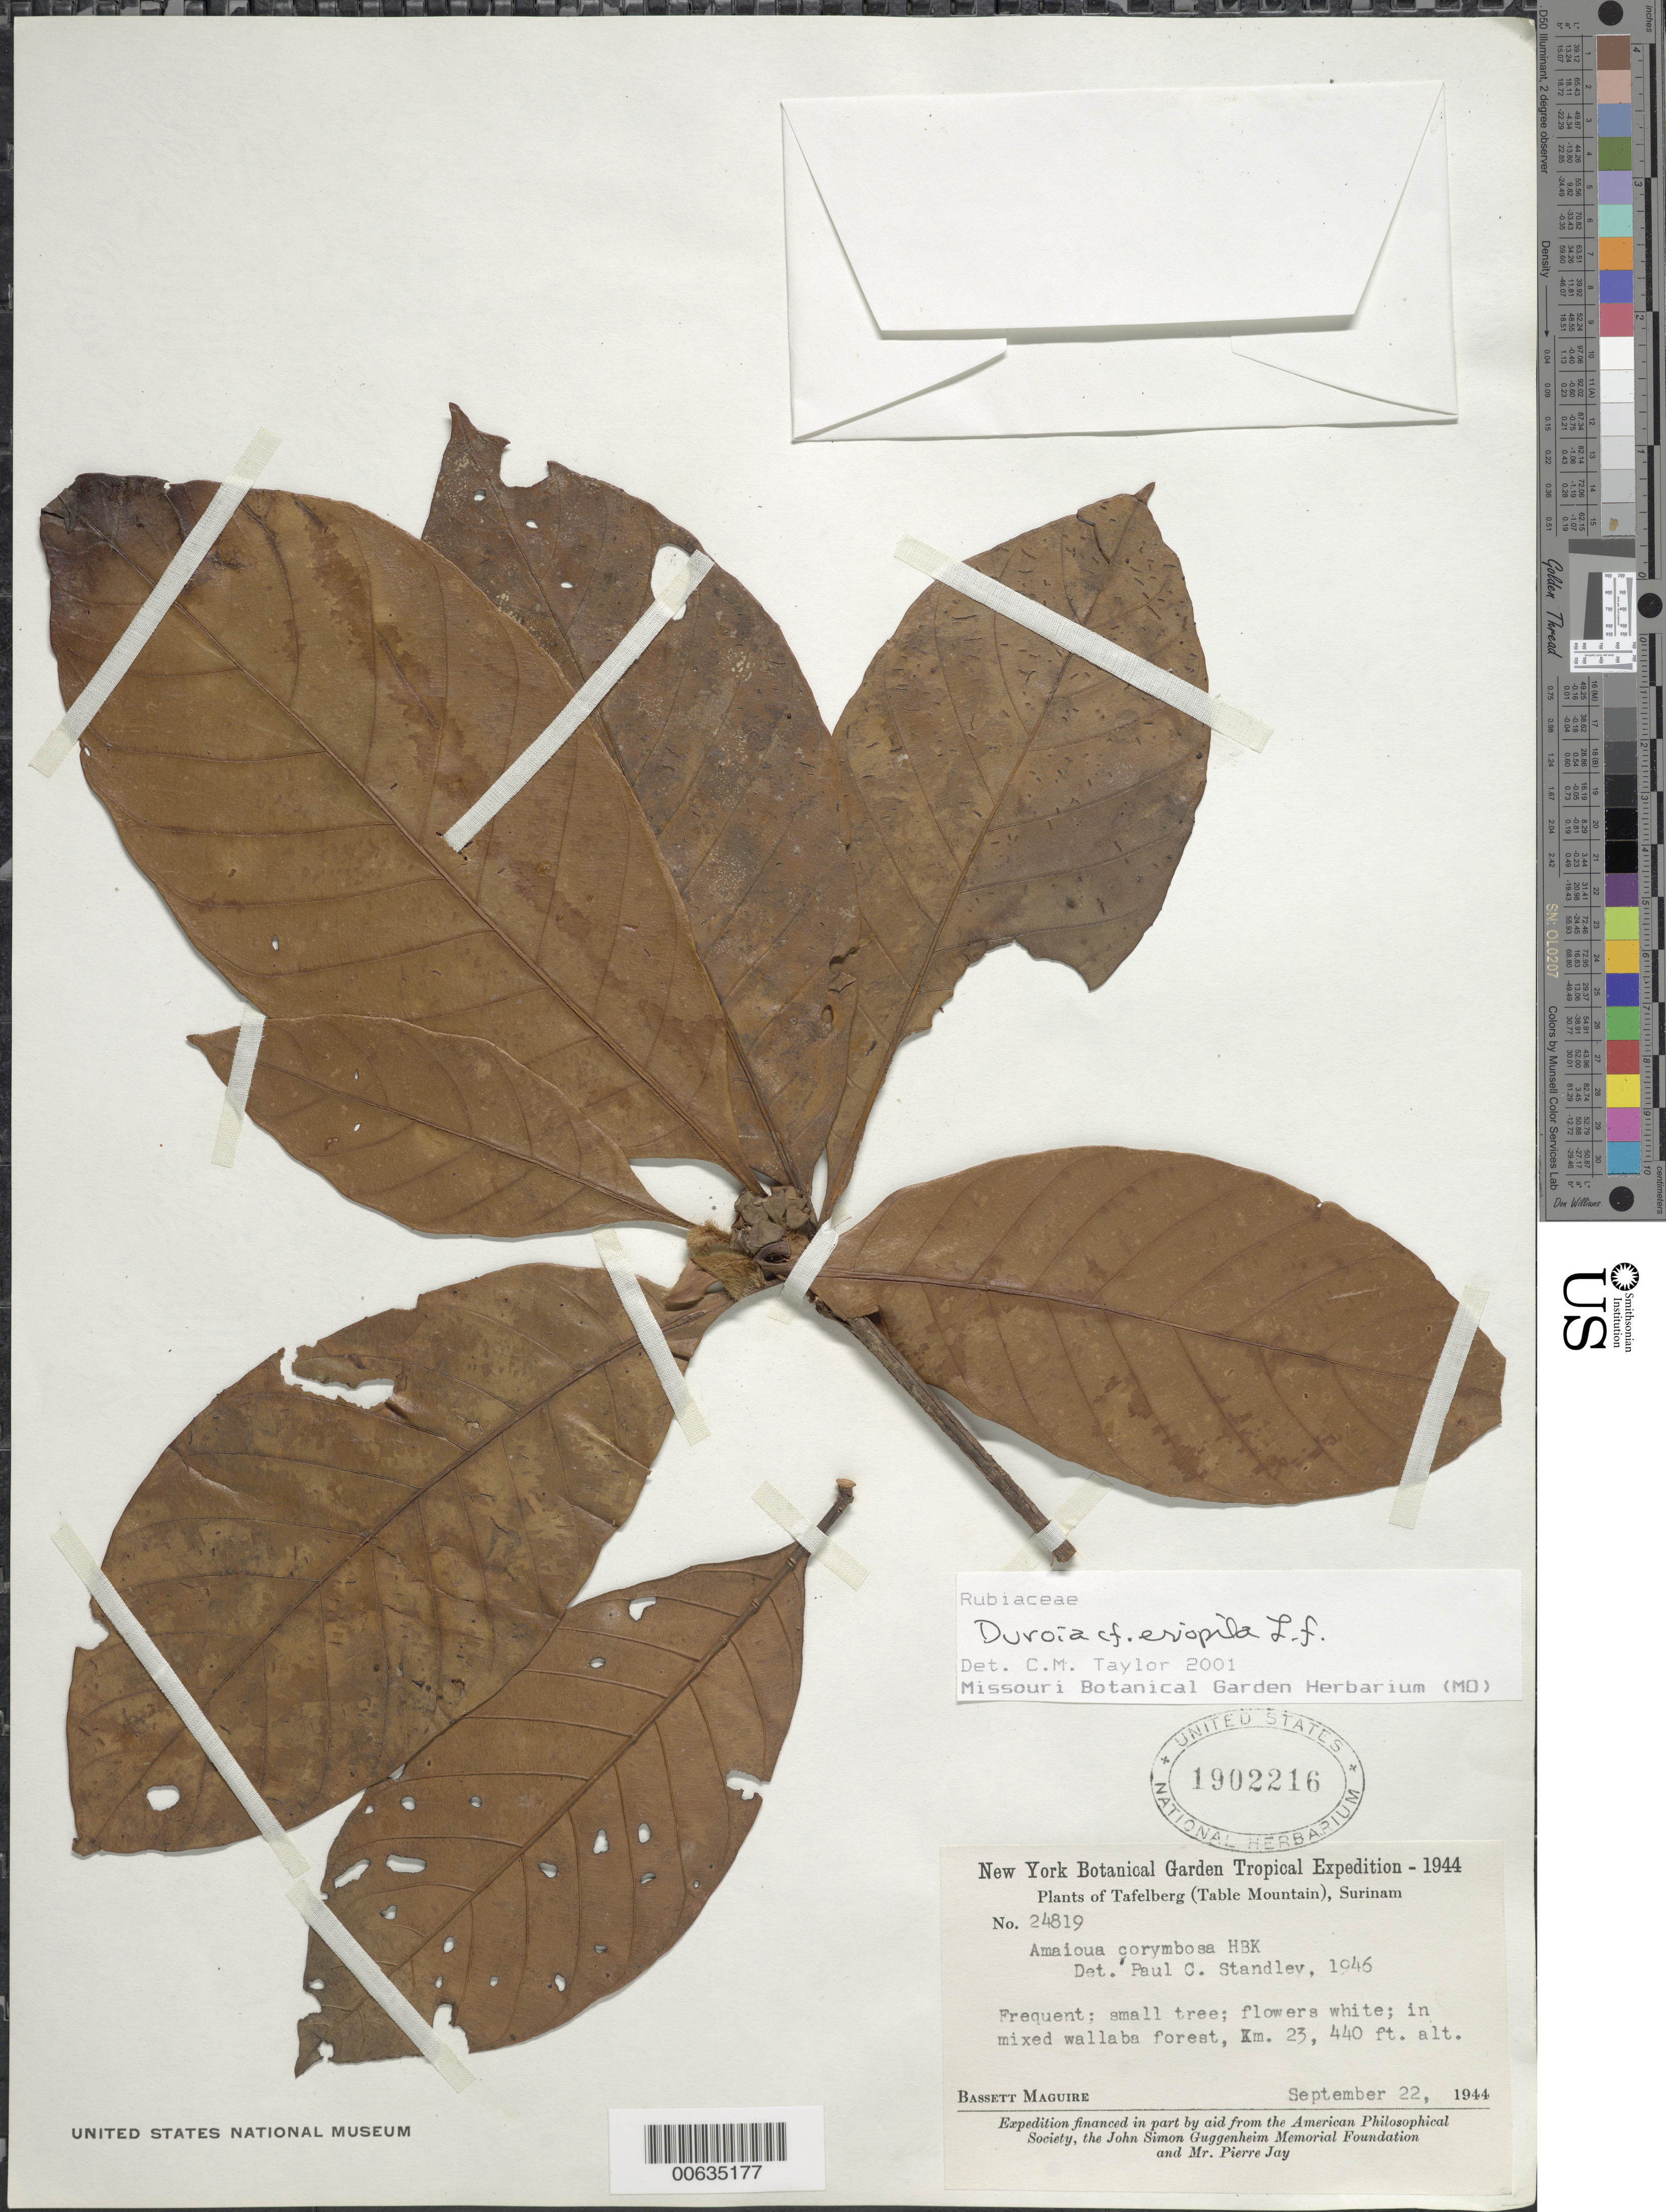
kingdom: Plantae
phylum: Tracheophyta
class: Magnoliopsida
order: Gentianales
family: Rubiaceae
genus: Duroia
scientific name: Duroia eriopila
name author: L. f.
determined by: Taylor, Charlotte M.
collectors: B. Maguire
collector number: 24819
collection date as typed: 22-Sep-44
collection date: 1944-09-22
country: Suriname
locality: Tafelberg (Table Mountain), km 23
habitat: Mixed Wallaba forest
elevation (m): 134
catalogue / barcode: US 1902216